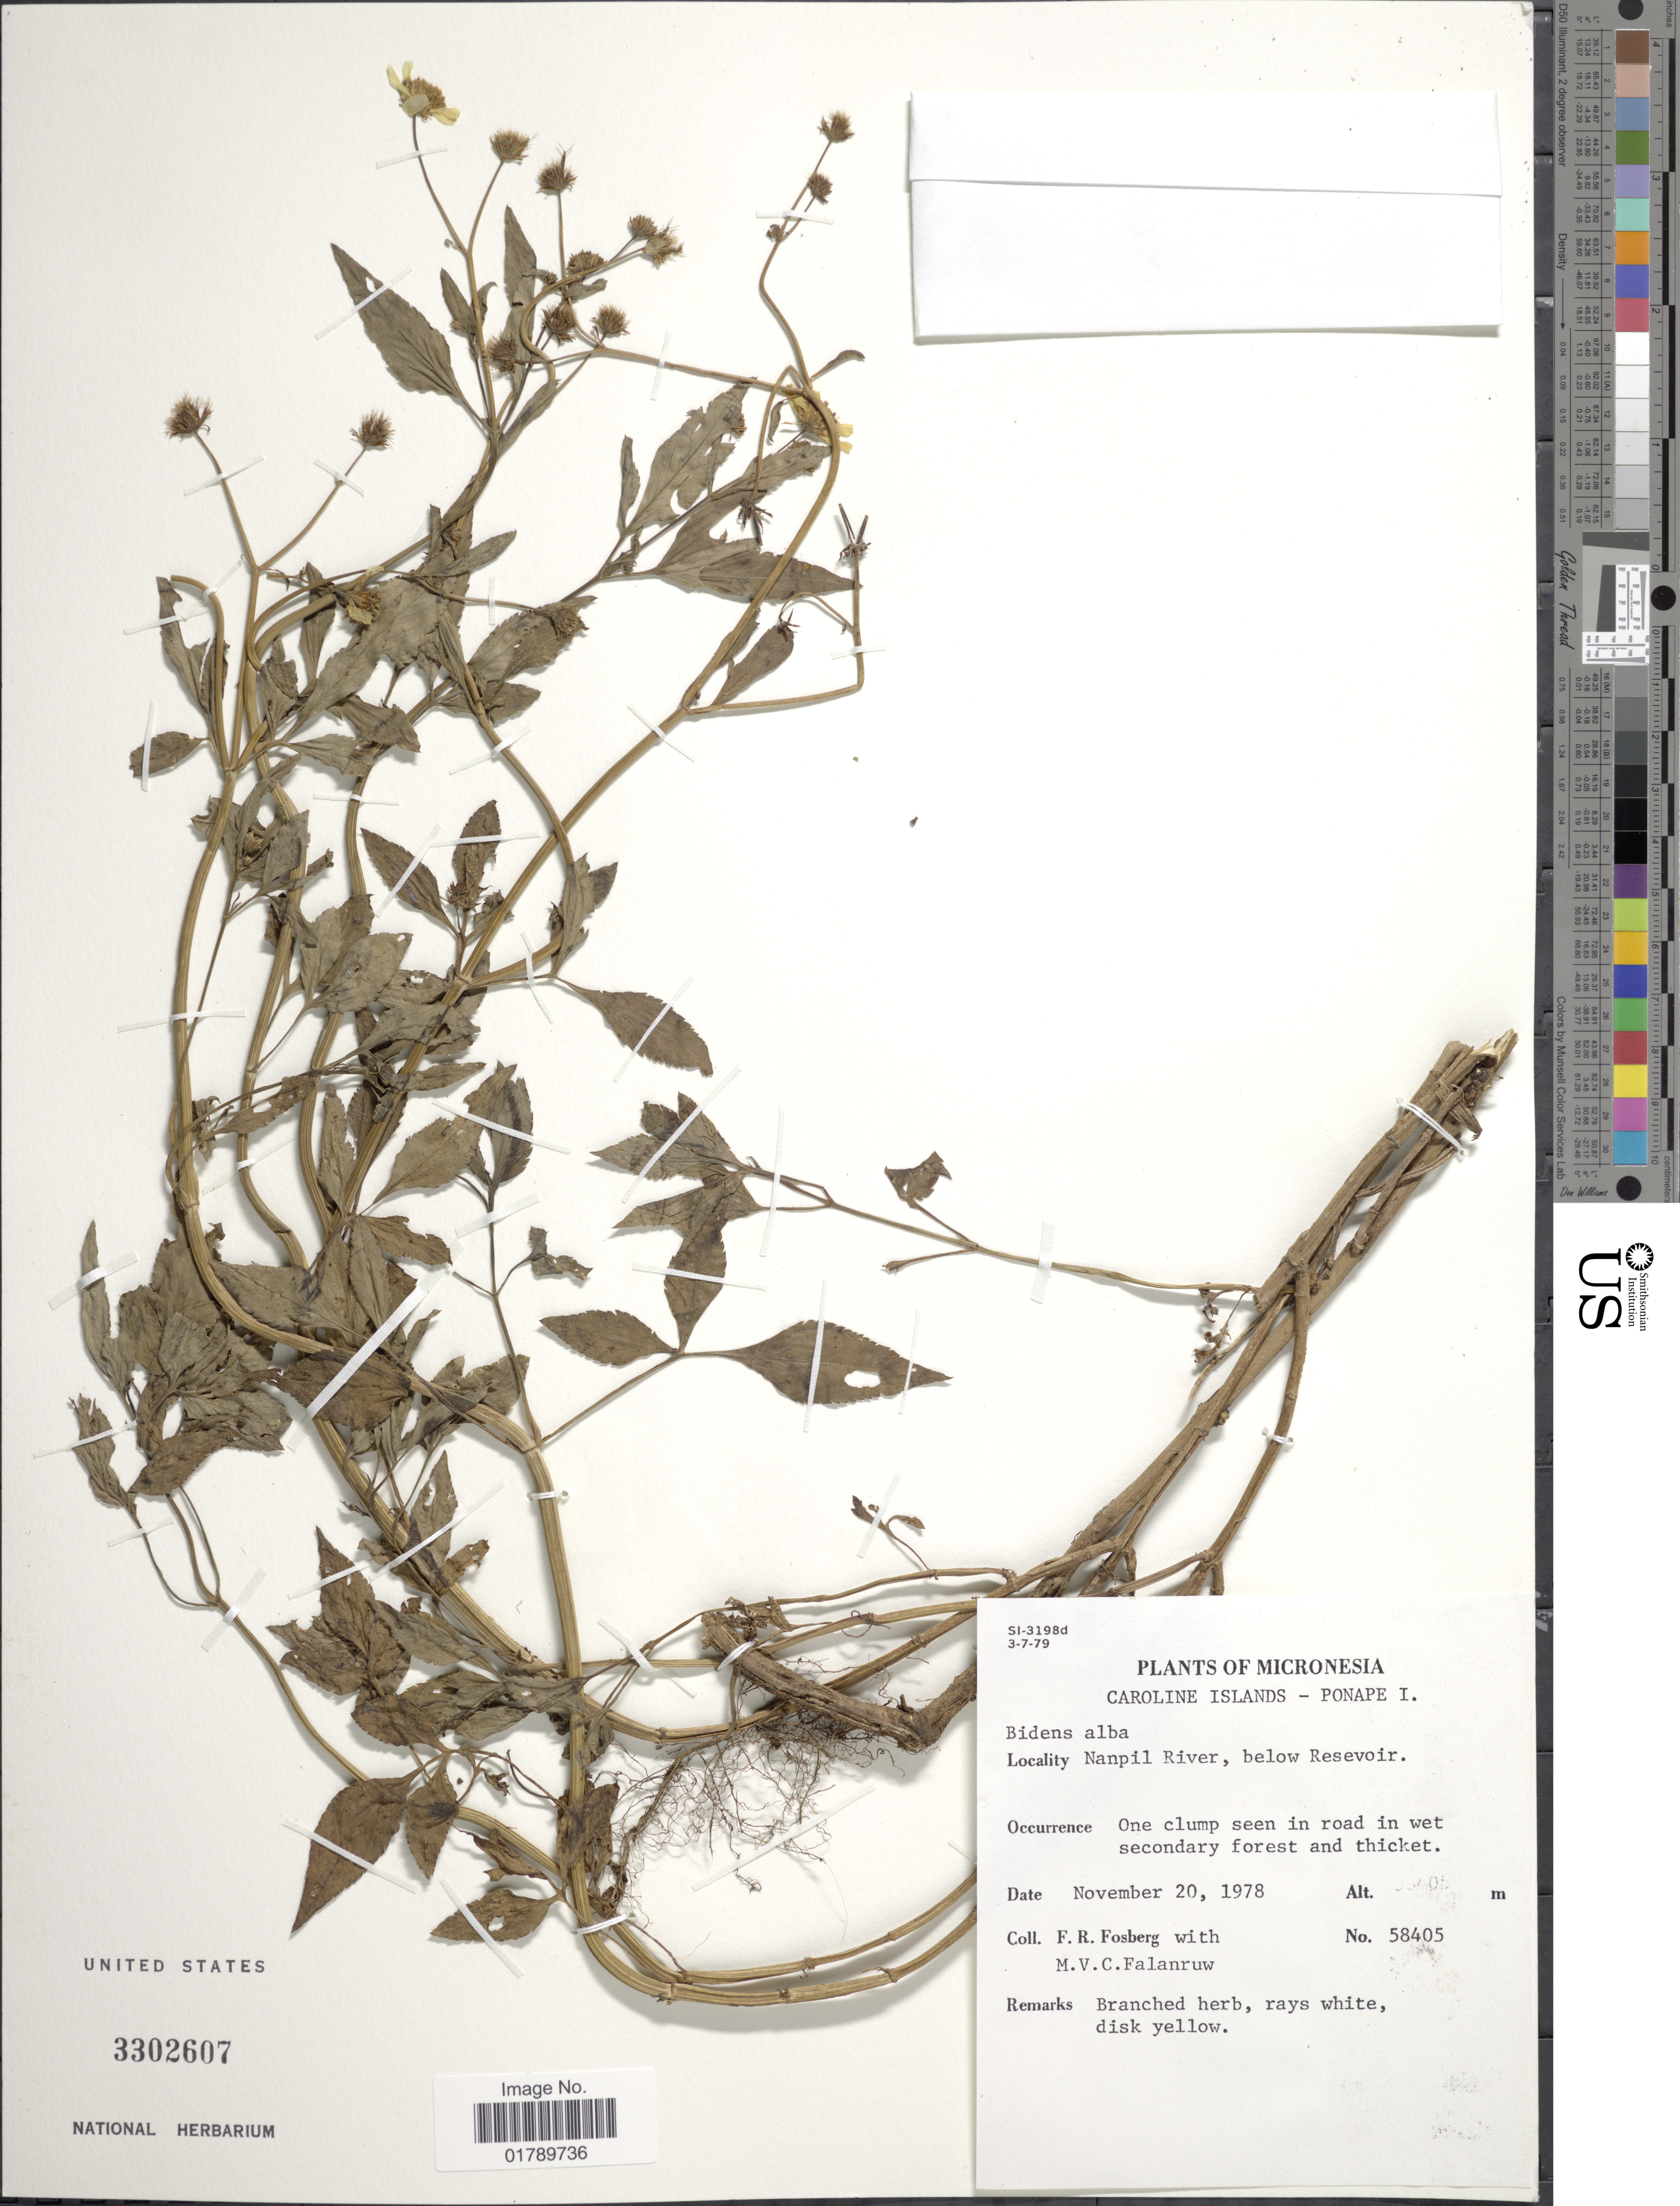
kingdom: Plantae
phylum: Tracheophyta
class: Magnoliopsida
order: Asterales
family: Asteraceae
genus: Bidens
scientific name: Bidens alba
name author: (L.) DC.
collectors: F. R. Fosberg & M. V. Falanruw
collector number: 58405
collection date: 1978-11-20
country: Micronesia, Federated States of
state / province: Pohnpei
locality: Caroline Islands - Ponape I, Nanpil River, below Reservoir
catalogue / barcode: US 3302607